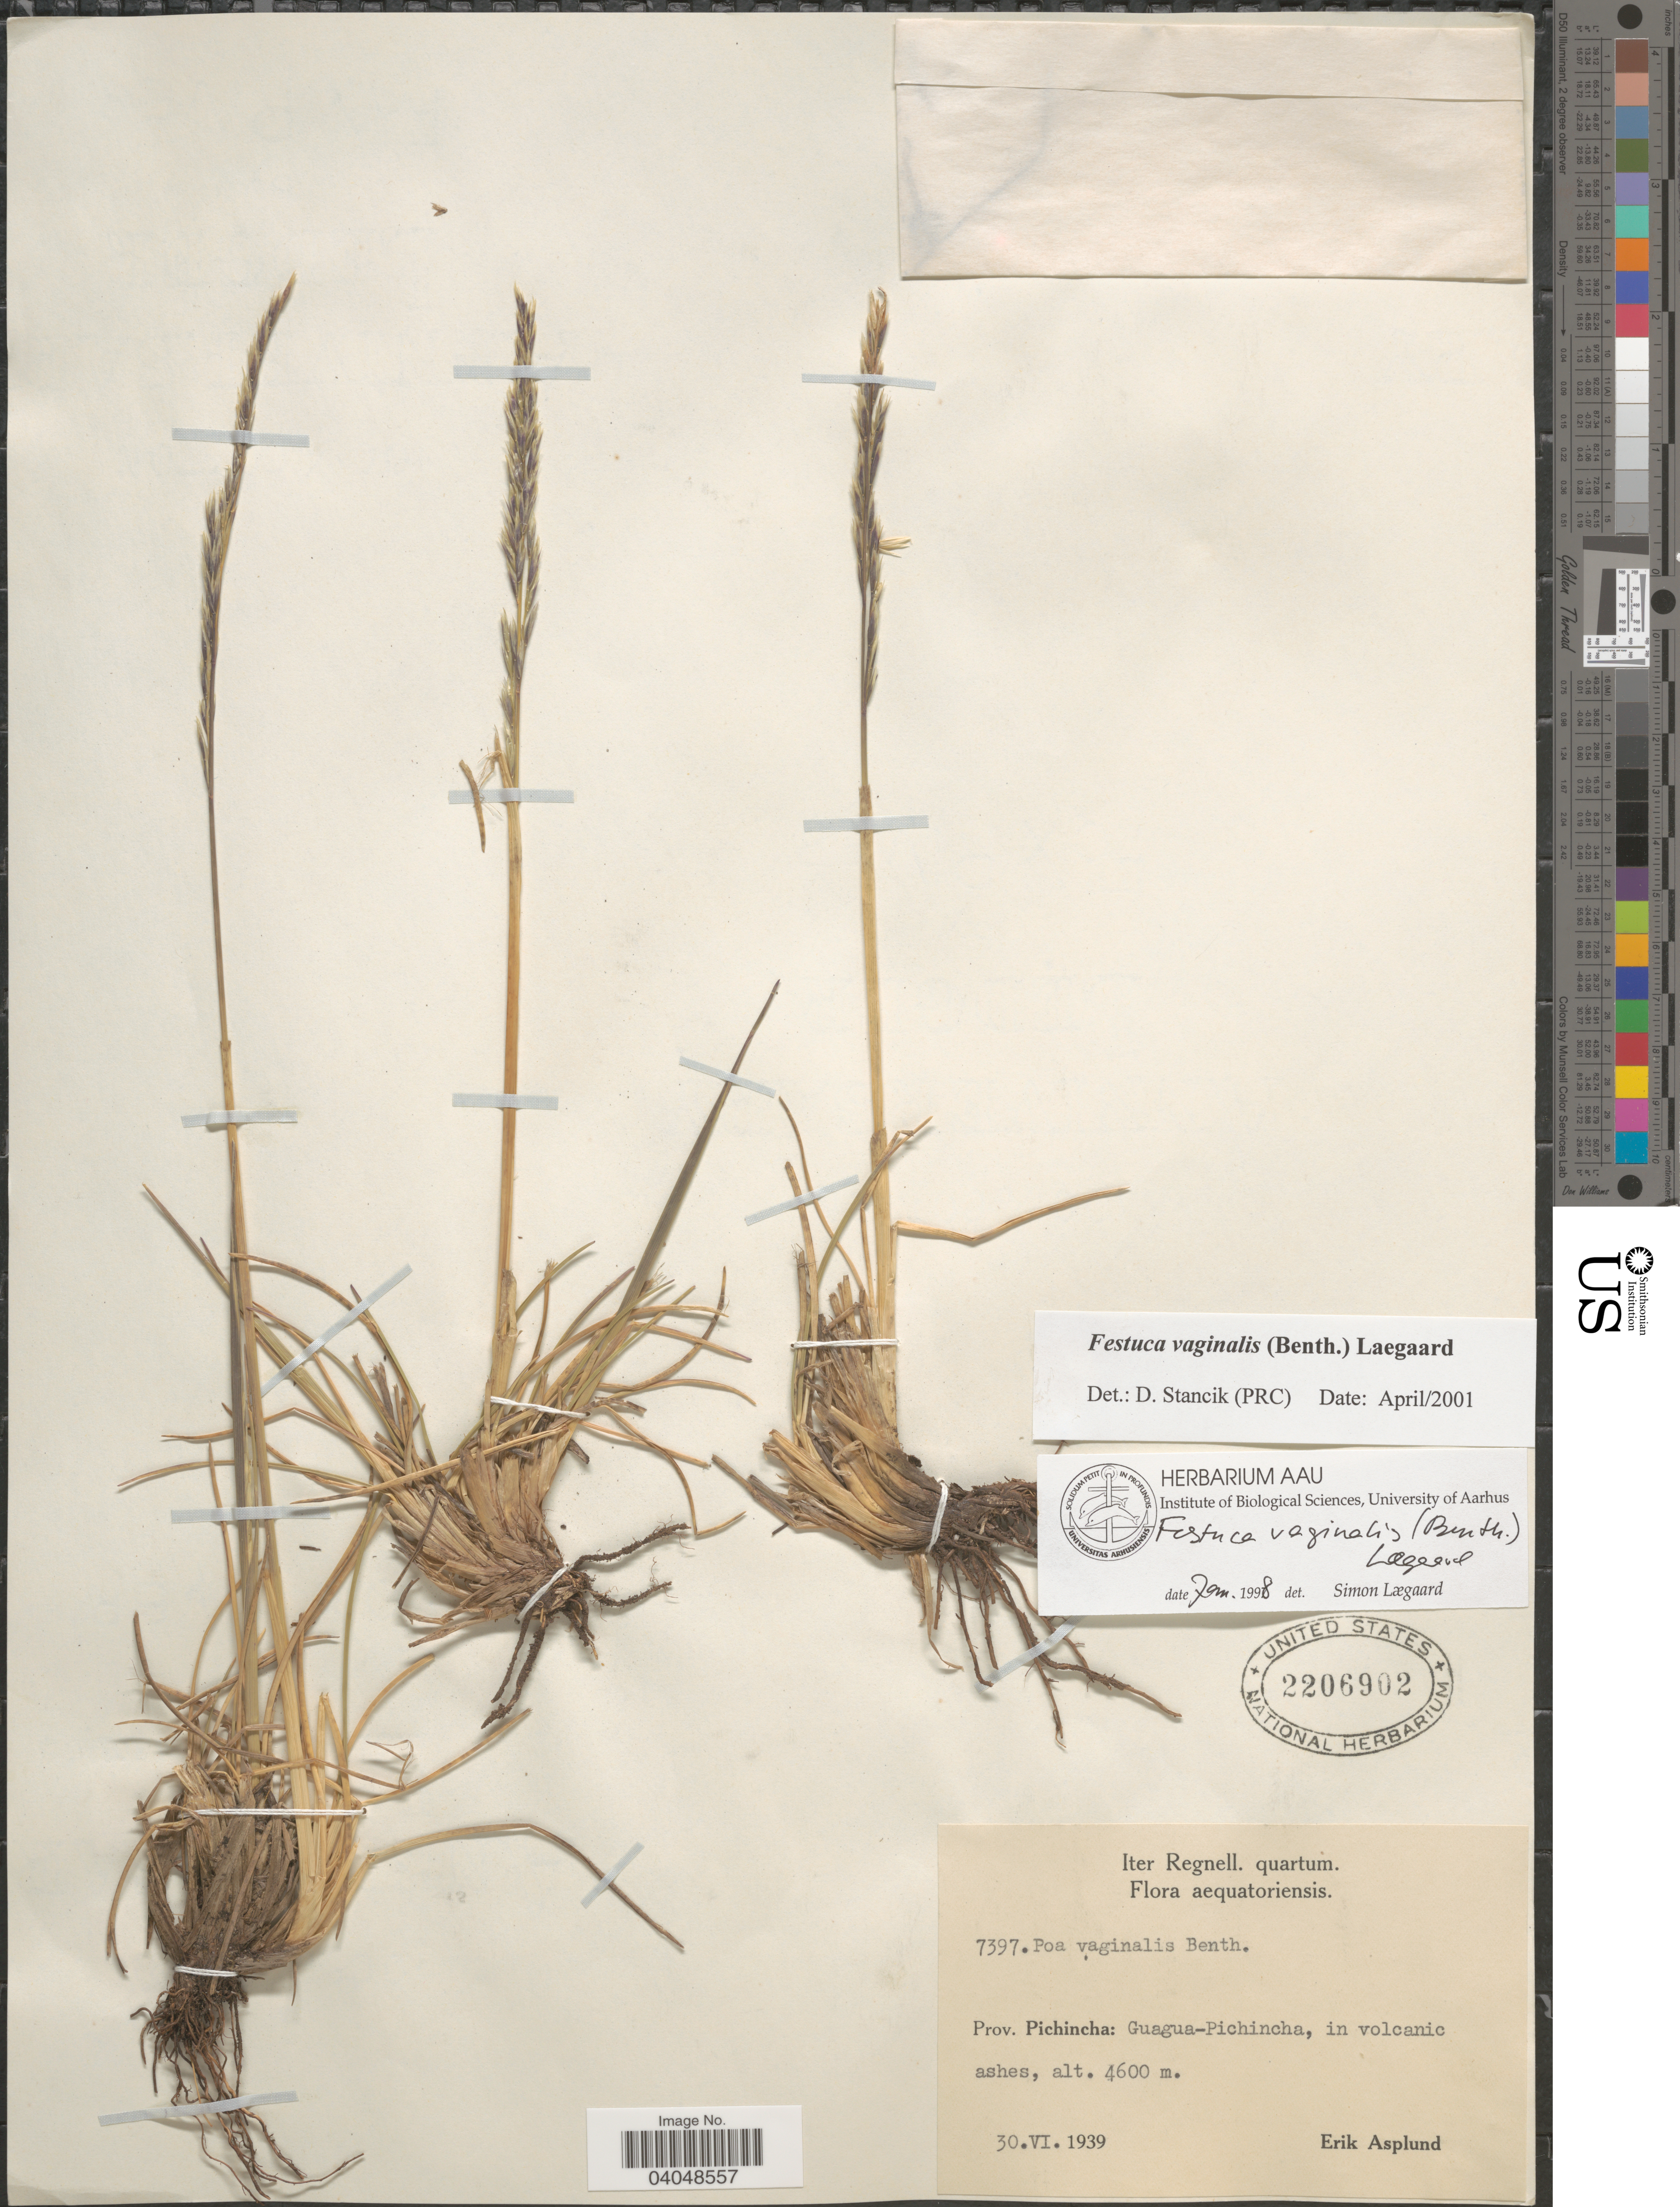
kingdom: Plantae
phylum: Tracheophyta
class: Liliopsida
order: Poales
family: Poaceae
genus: Festuca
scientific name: Festuca vaginalis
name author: (Benth.) Lægaard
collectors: E. Asplund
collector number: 7397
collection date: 1939-06-30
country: Ecuador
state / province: Pichincha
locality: Aequatoriensis. Guagua-Pichincha.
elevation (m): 4600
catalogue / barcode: US 2206902